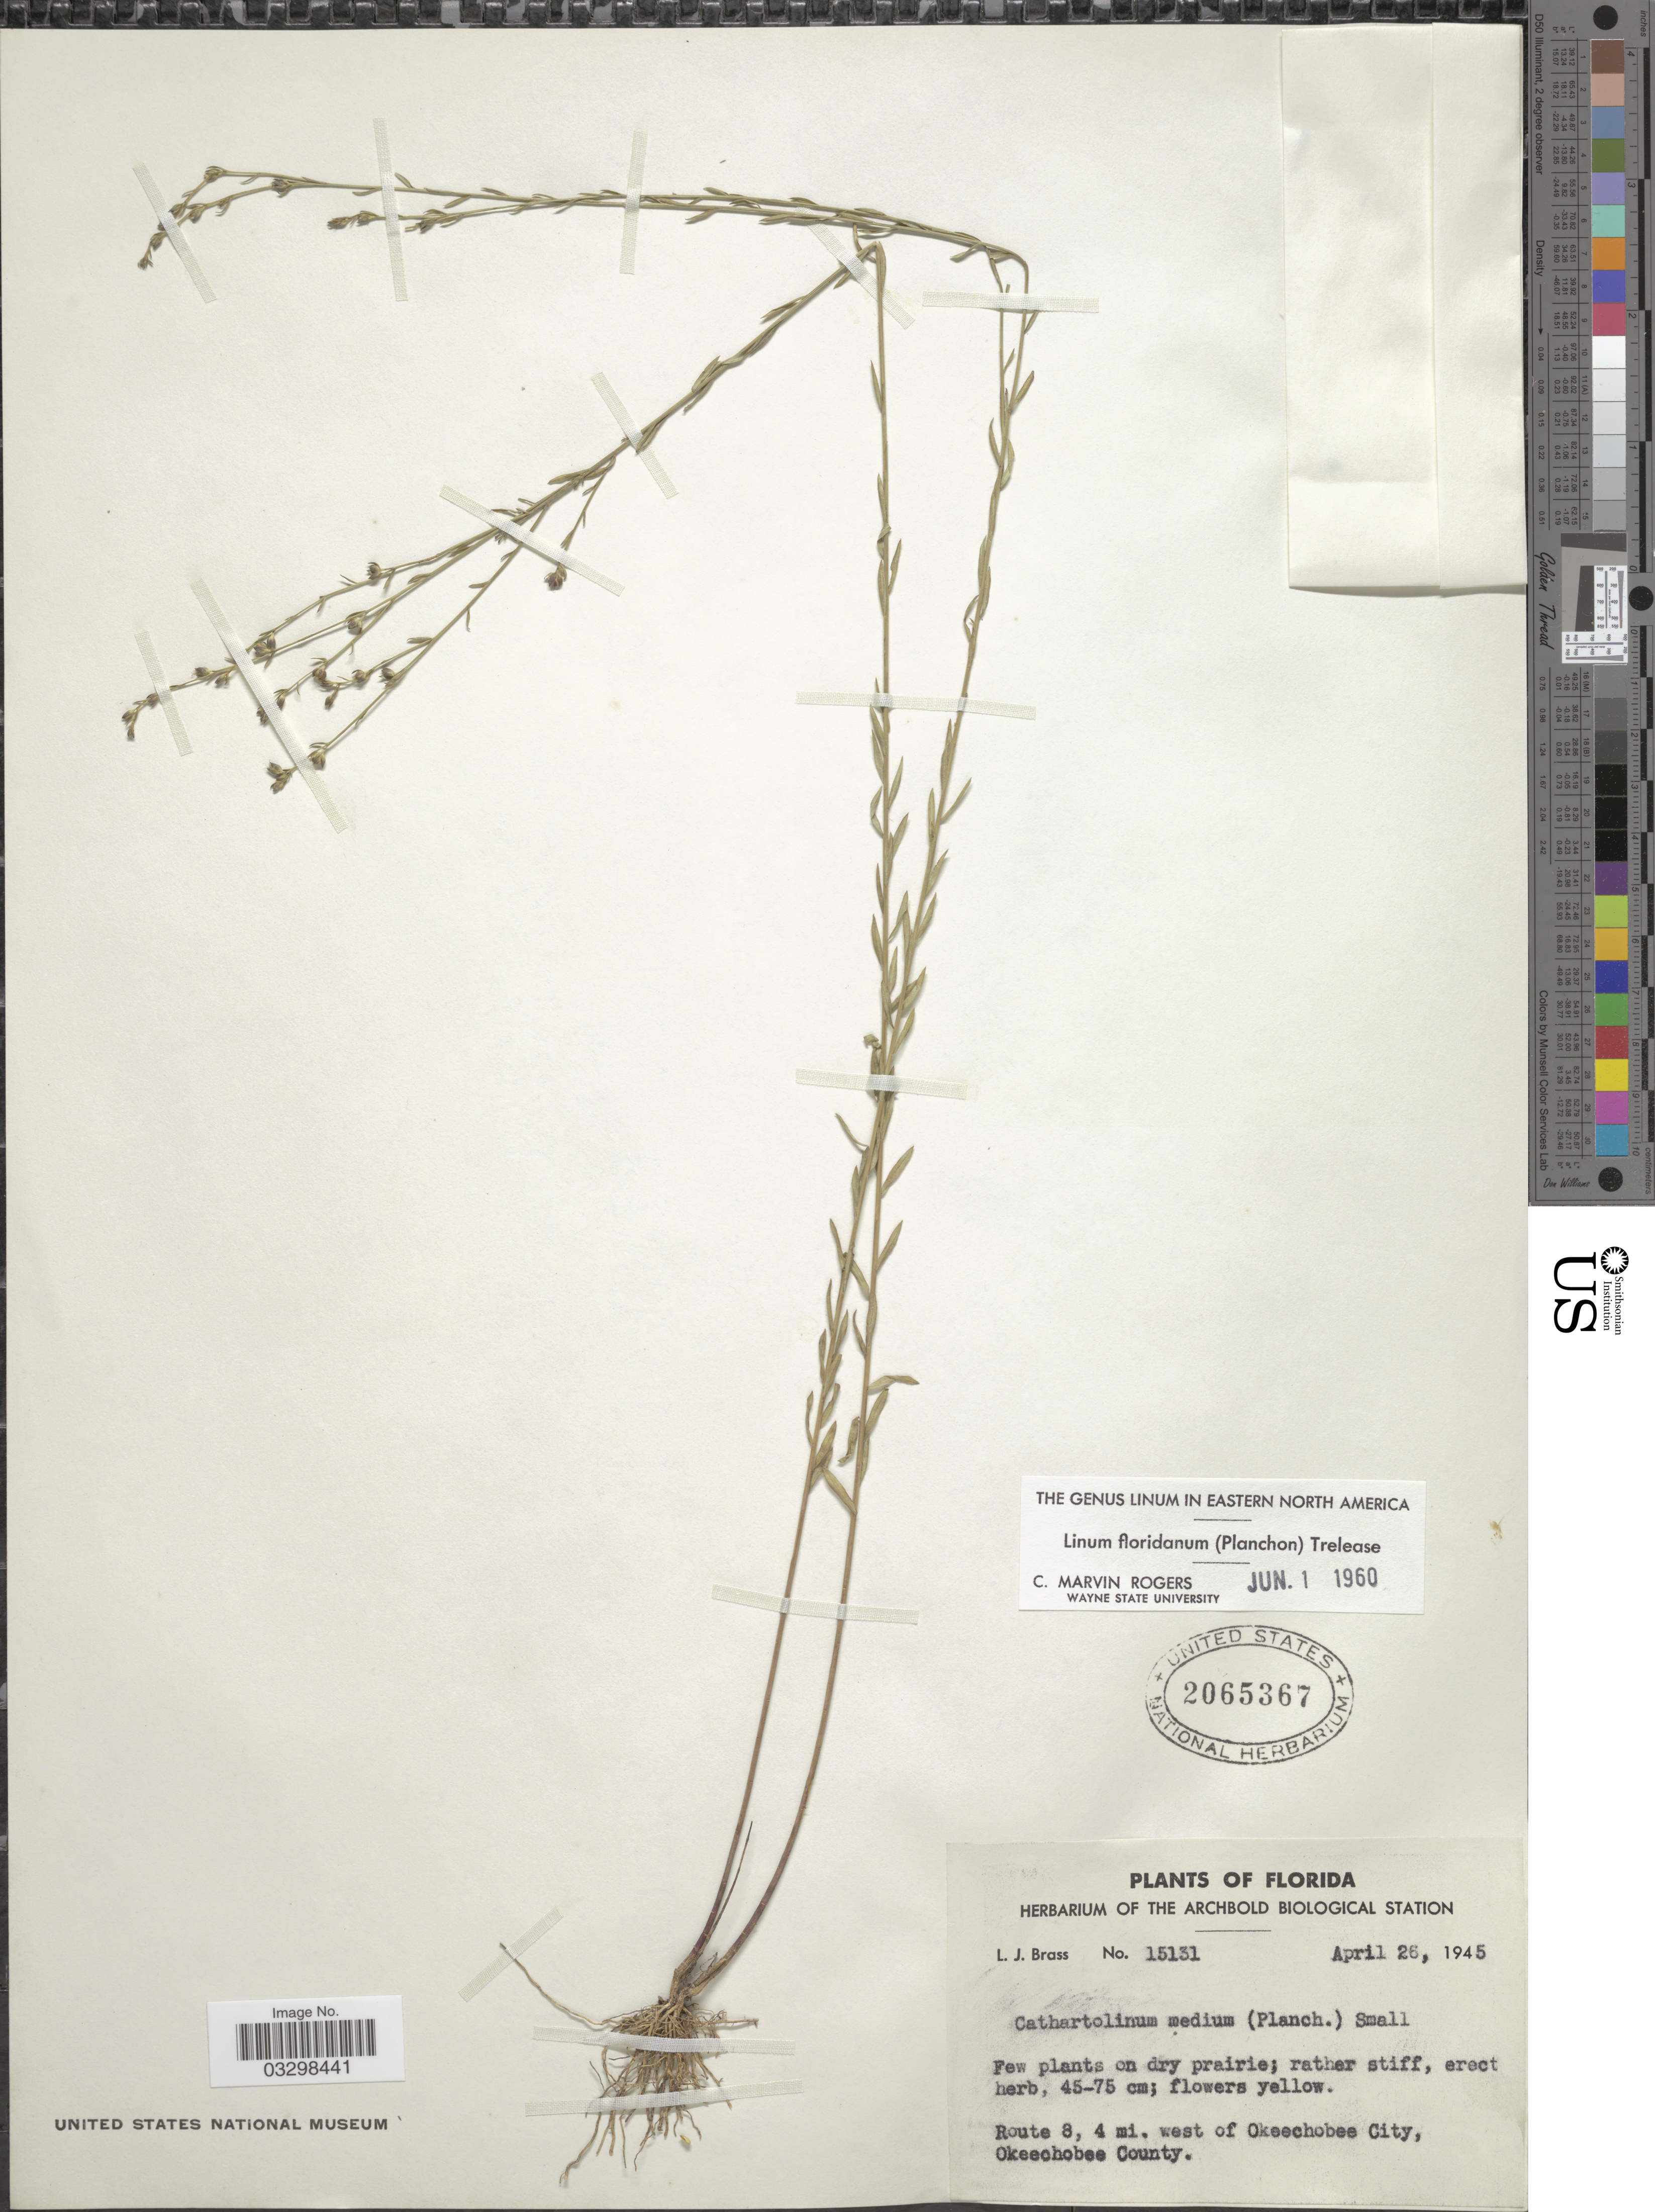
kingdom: Plantae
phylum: Tracheophyta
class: Magnoliopsida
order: Malpighiales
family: Linaceae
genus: Linum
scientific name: Linum floridanum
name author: (Planch.) Trel.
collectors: L. J. Brass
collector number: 15131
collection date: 1945-04-26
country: United States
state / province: Florida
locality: Route 8, 4 mi. west of Okeechobee City, Okeechobee County.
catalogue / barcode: US 2065367